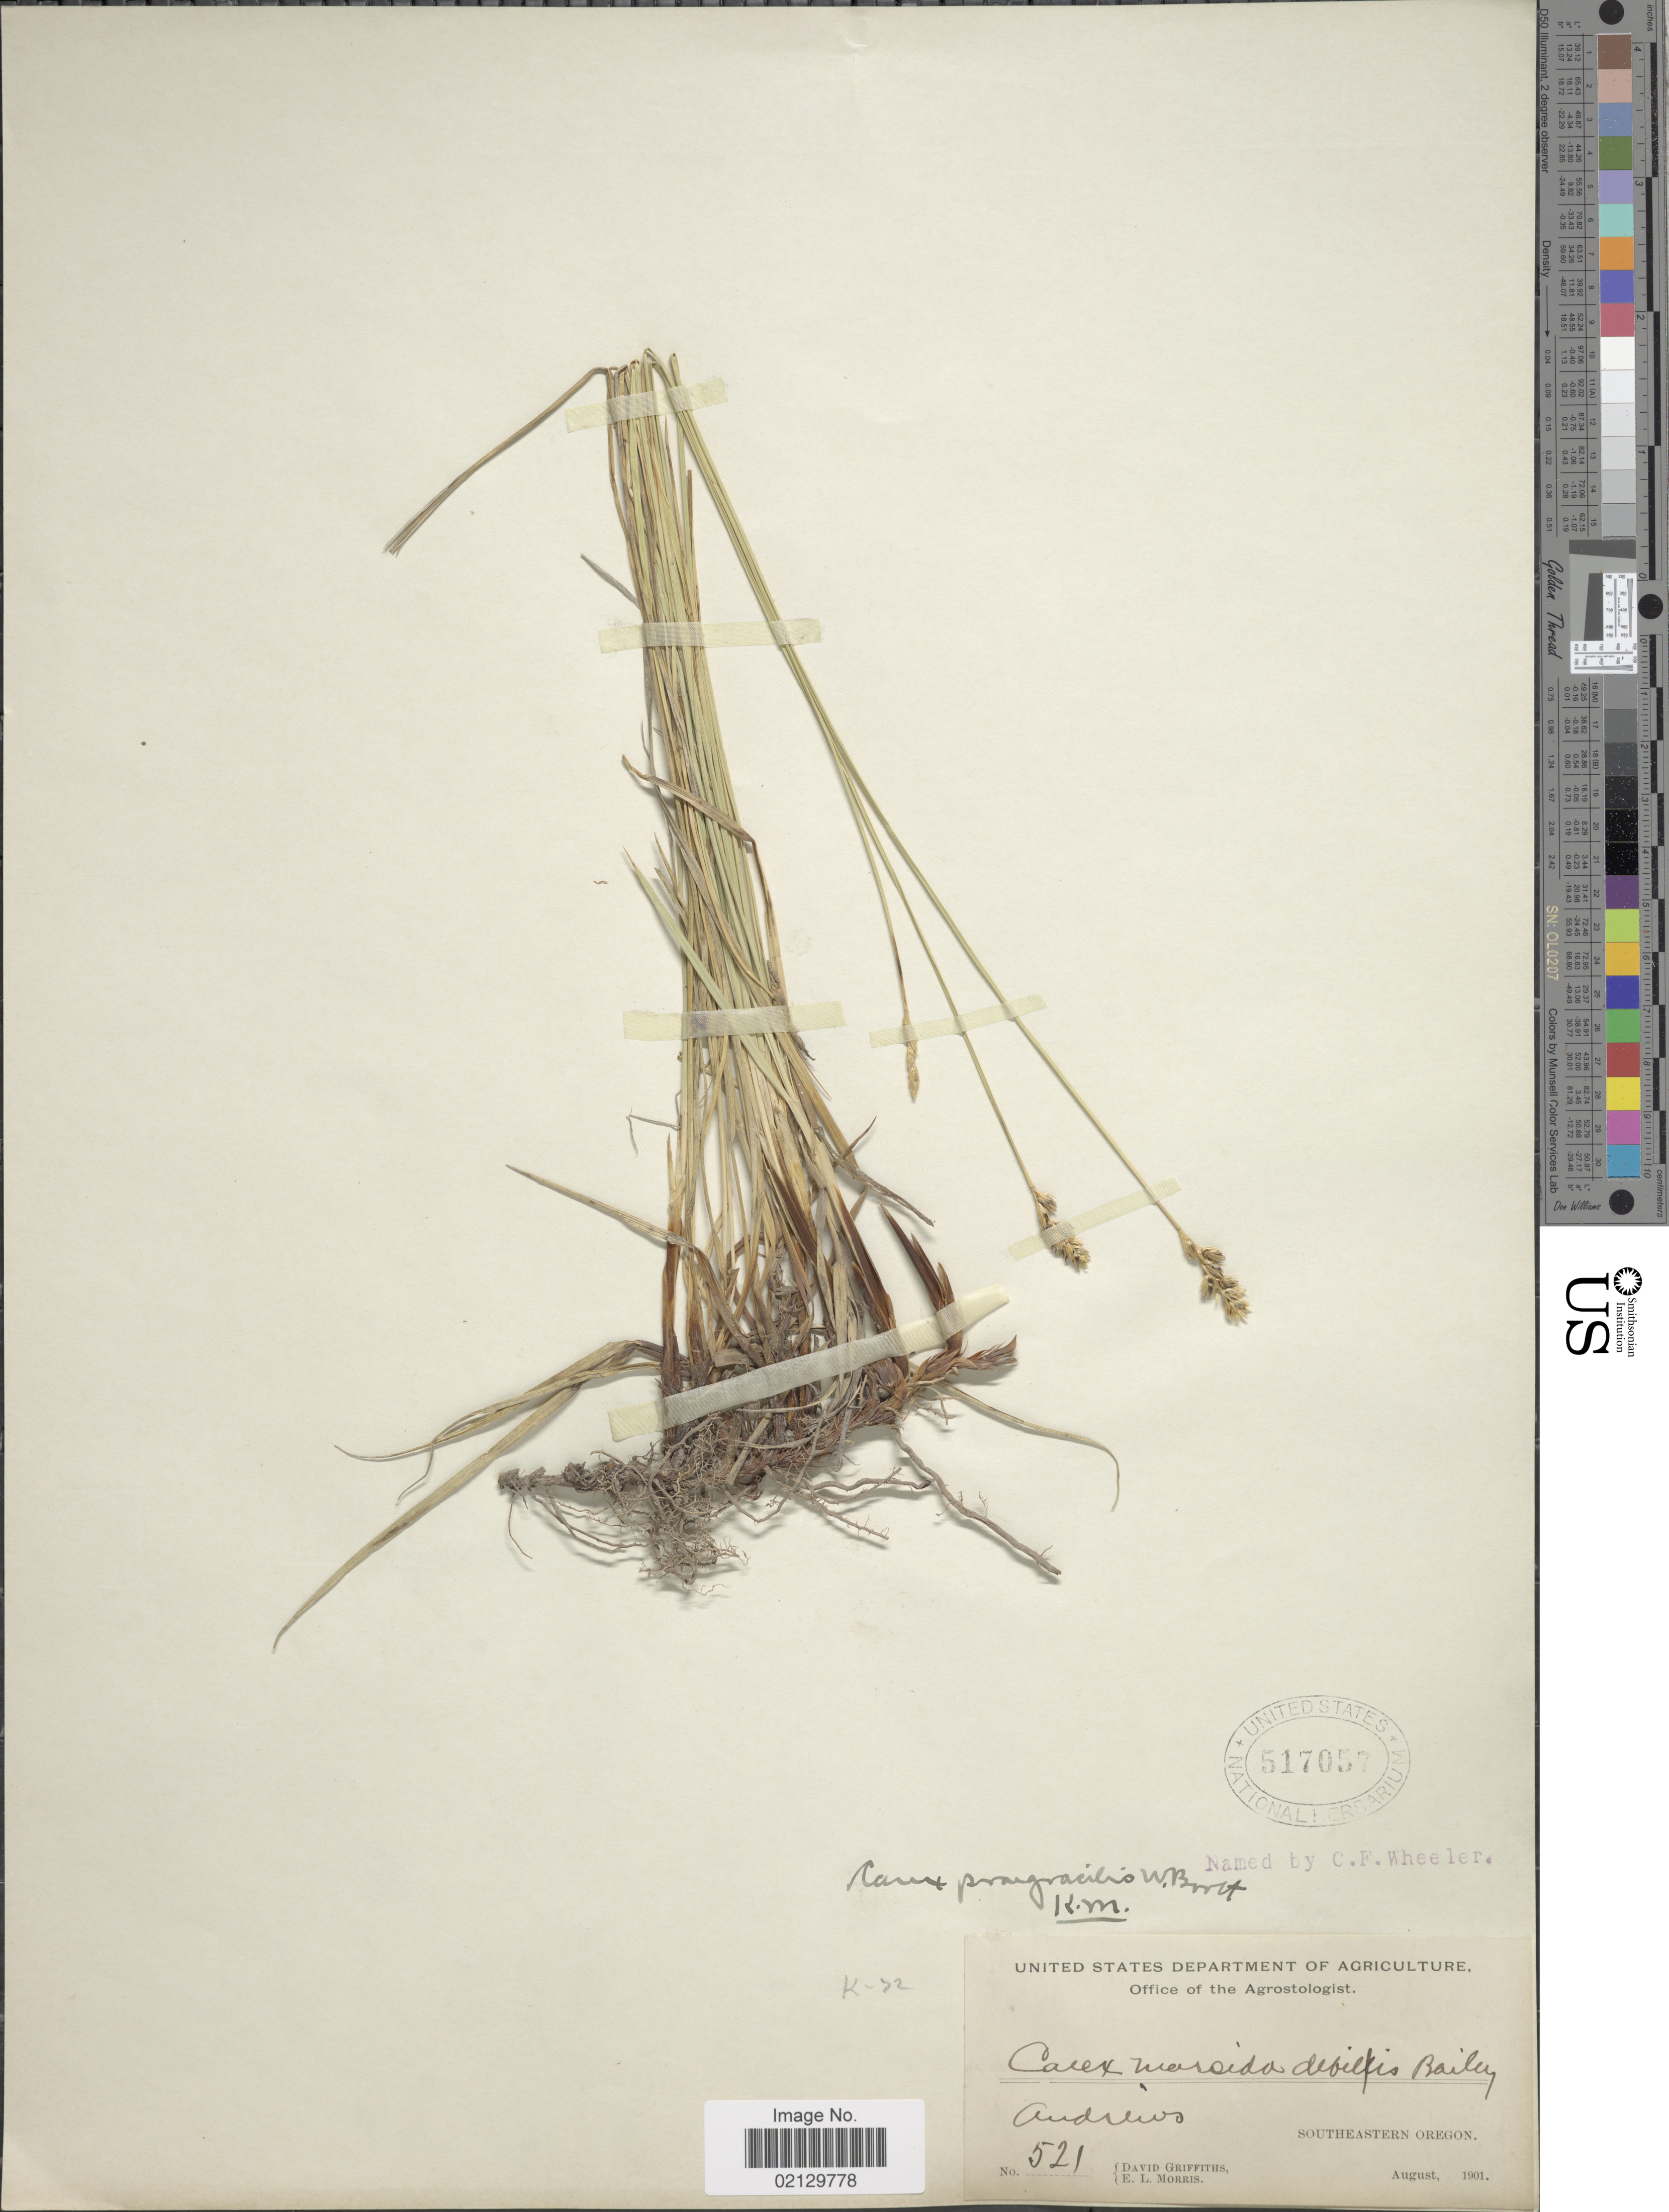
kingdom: Plantae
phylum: Tracheophyta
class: Liliopsida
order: Poales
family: Cyperaceae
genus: Carex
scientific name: Carex praegracilis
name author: W. Boott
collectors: D. Griffiths & E. Morris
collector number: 521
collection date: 1901-08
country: United States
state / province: Oregon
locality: Andrews Southeastern Oregon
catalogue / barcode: US 517057